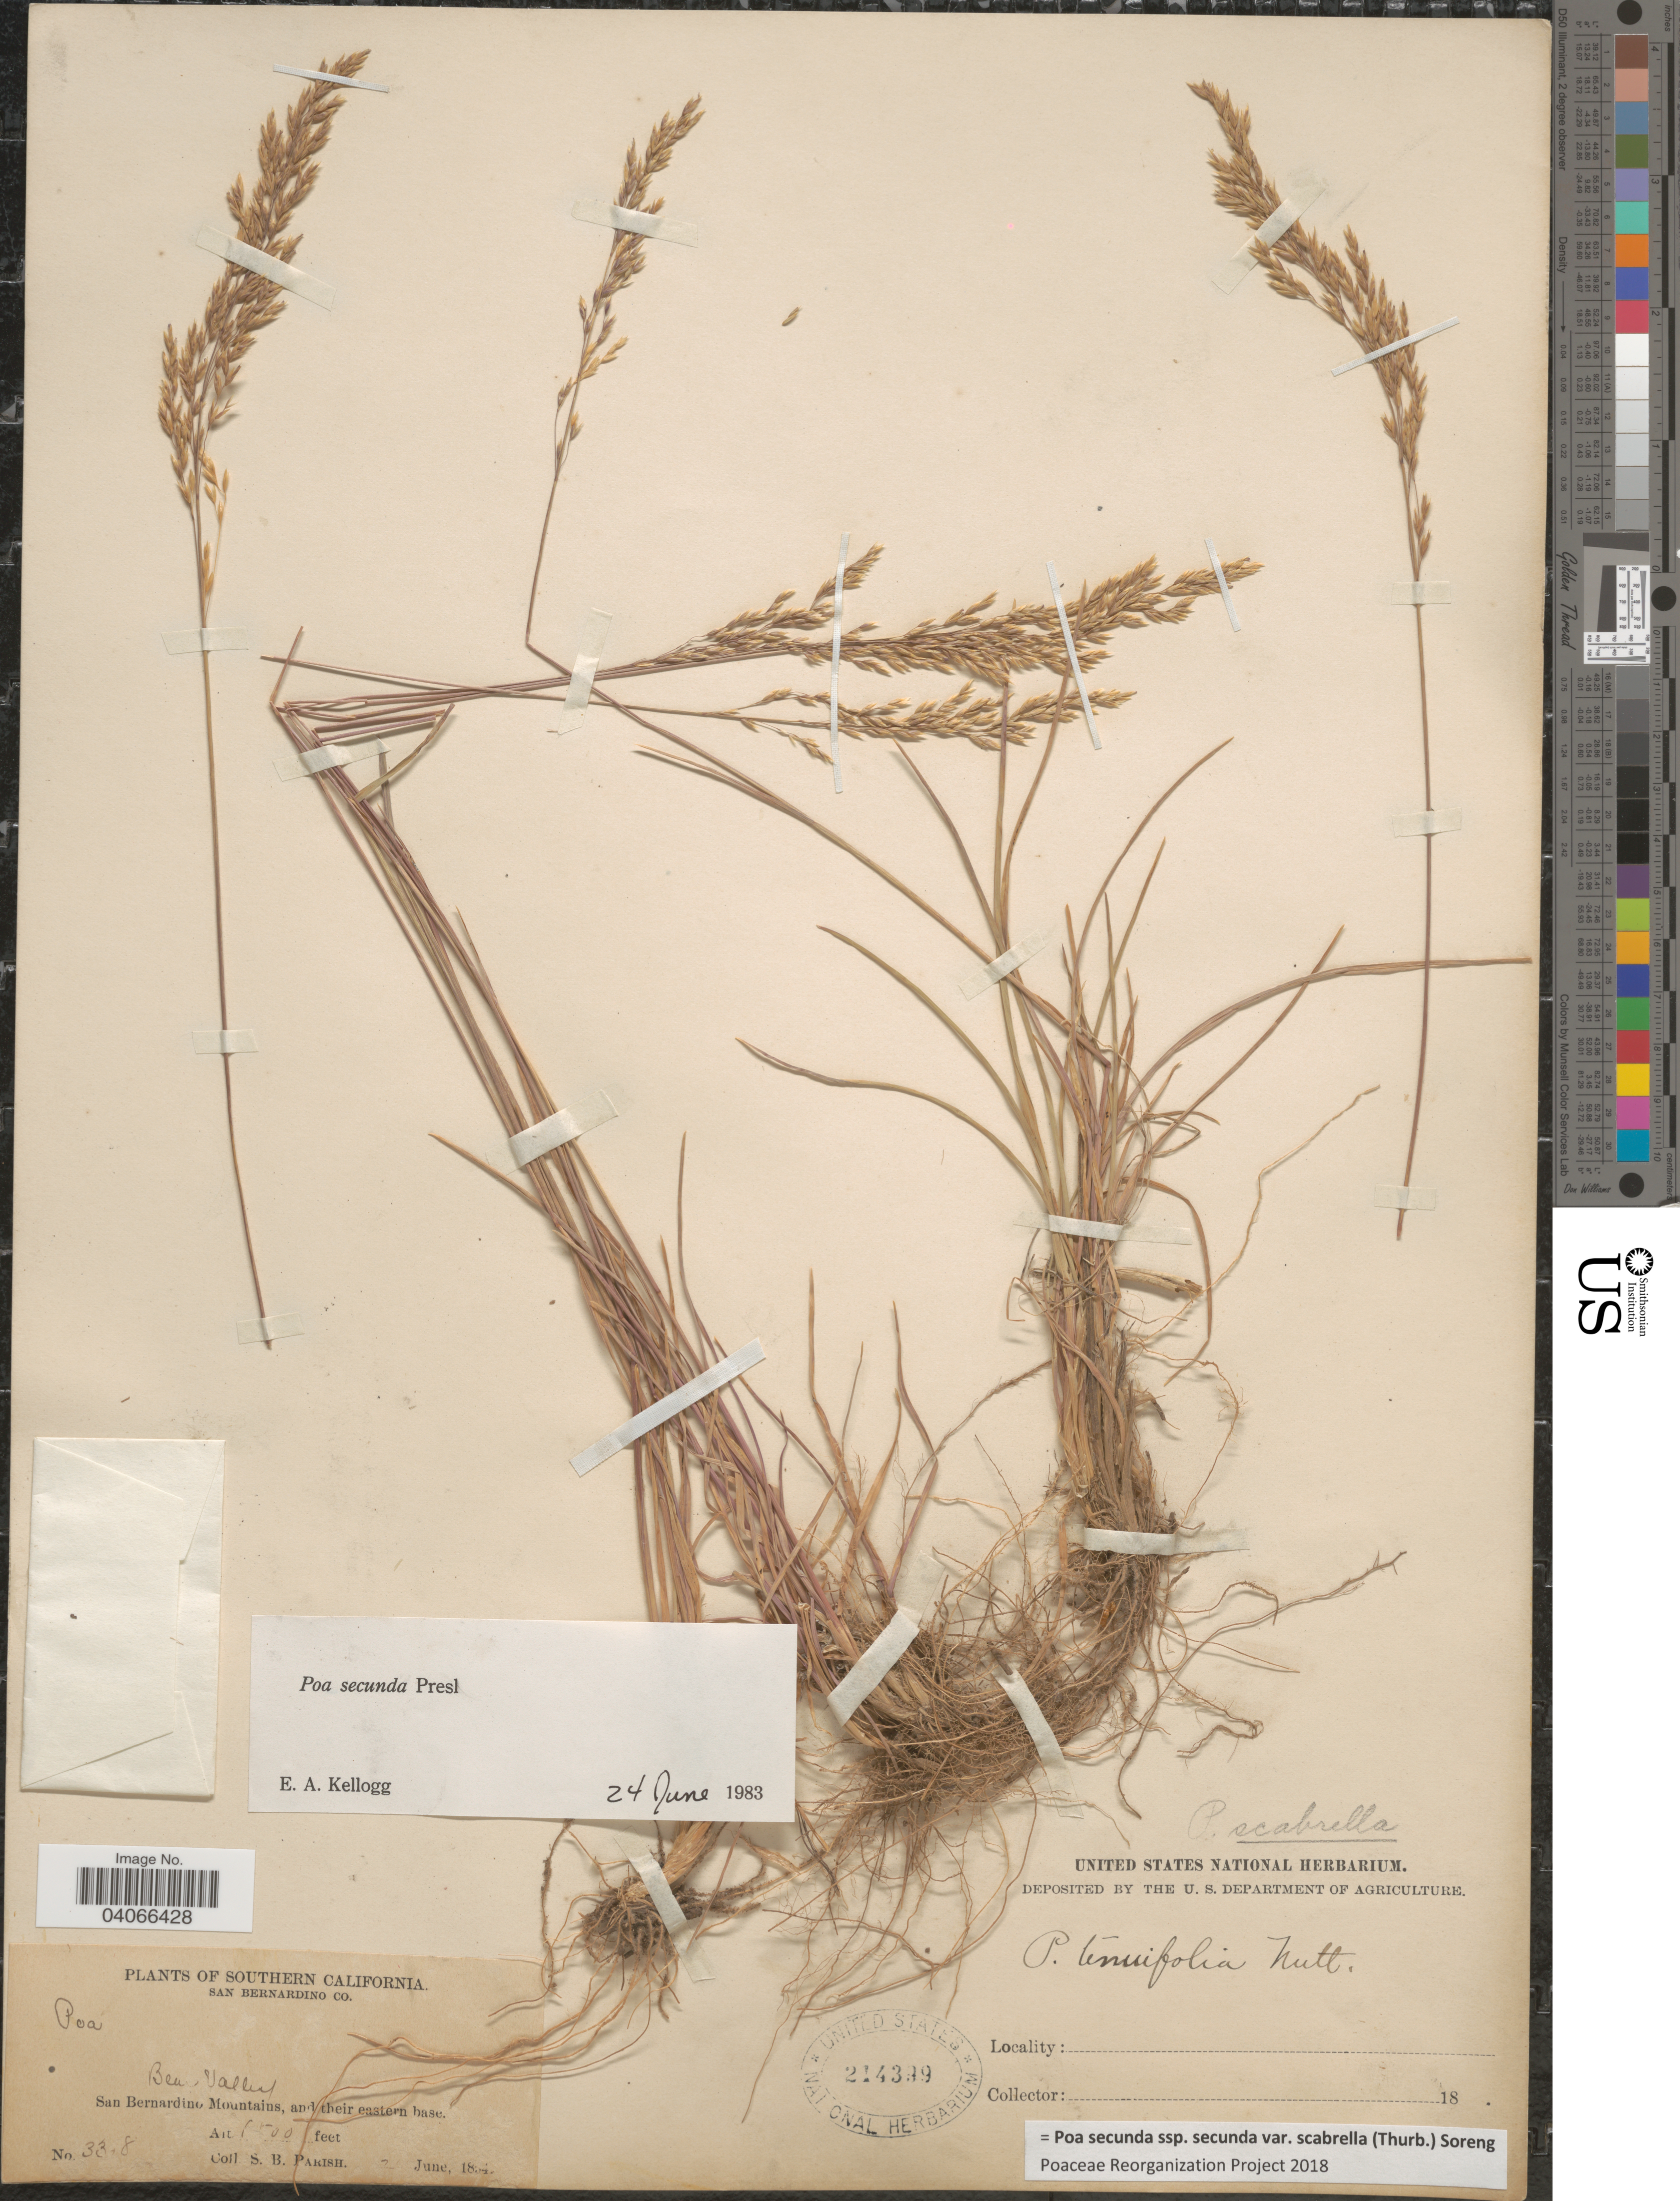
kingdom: Plantae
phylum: Tracheophyta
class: Liliopsida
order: Poales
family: Poaceae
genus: Poa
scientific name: Poa secunda subsp. secunda var. scabrella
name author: (Thurb.) Soreng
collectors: S. B. Parish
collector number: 338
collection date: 1834-06-02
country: United States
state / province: California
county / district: San Bernardino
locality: Southern California. San Bernardino Co. Bear Valley. San Bernardino Mountains, and their eastern base.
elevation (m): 1981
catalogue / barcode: US 214399